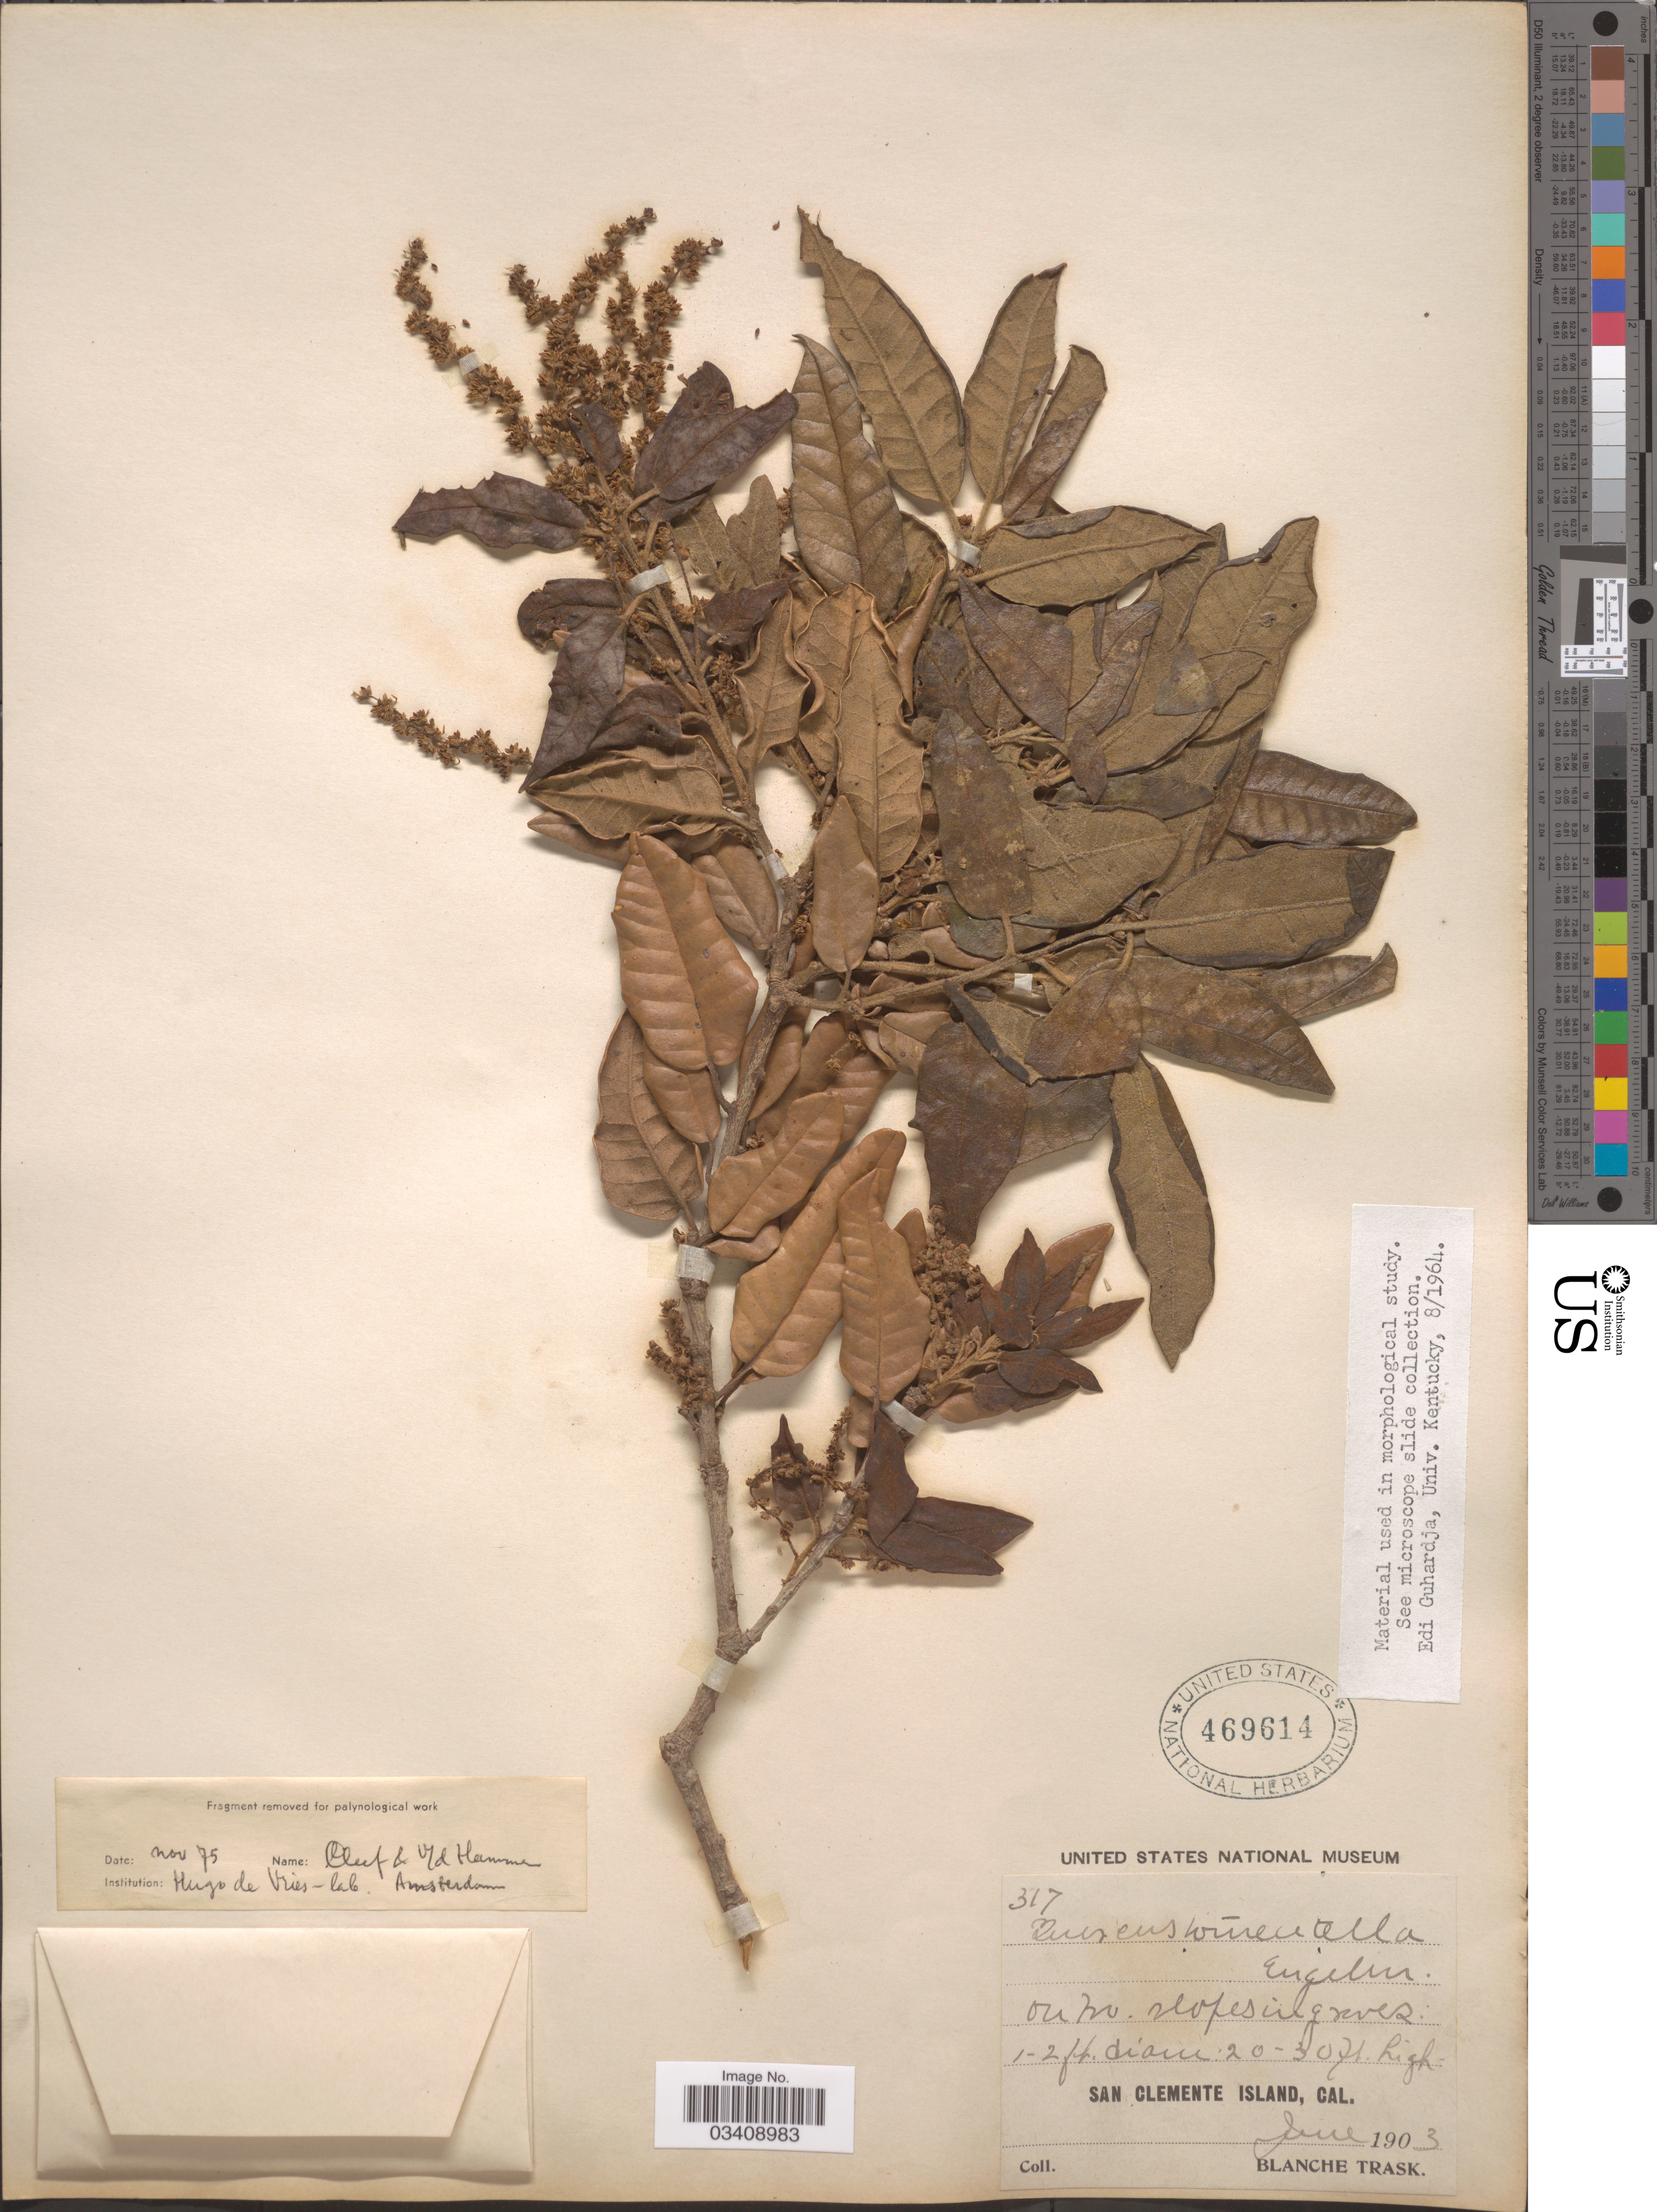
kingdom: Plantae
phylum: Tracheophyta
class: Magnoliopsida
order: Fagales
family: Fagaceae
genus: Quercus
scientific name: Quercus tomentella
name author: Engelm.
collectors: B. Trask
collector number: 317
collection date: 1903-06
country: United States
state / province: California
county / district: Los Angeles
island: San Clemente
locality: San Clemente Island.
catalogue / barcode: US 469614